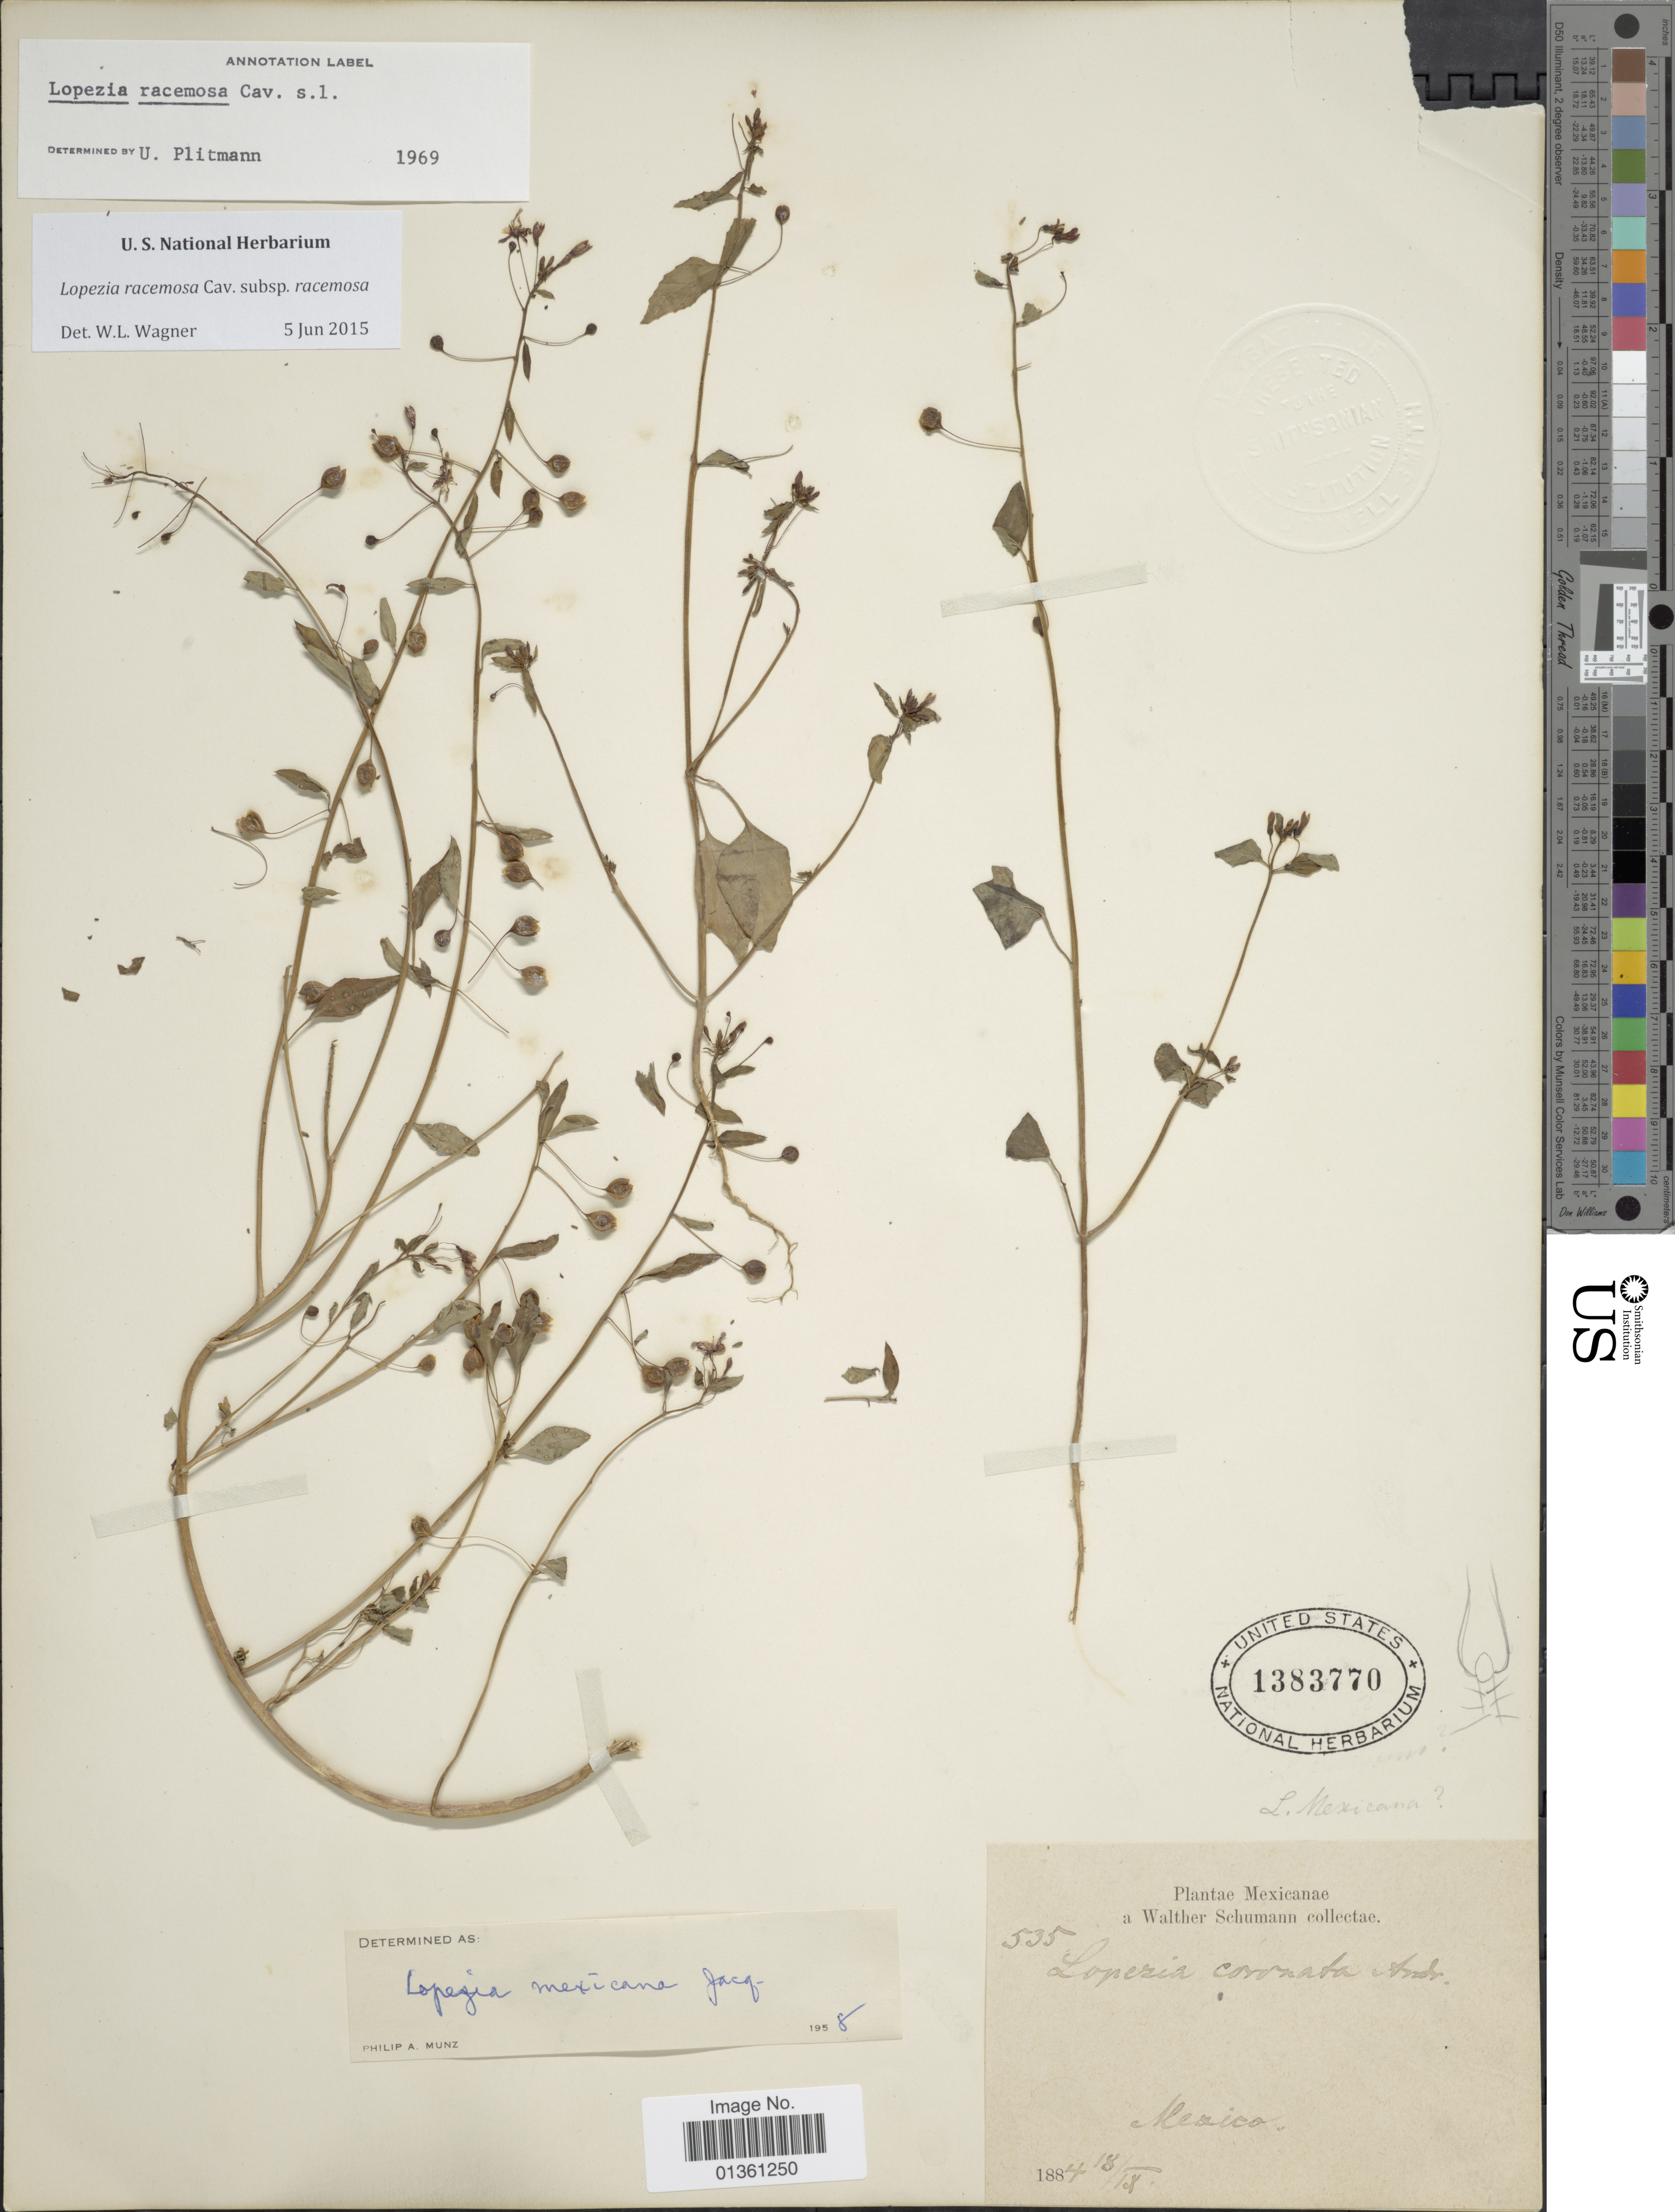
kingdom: Plantae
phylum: Tracheophyta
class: Magnoliopsida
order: Myrtales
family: Onagraceae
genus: Lopezia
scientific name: Lopezia racemosa subsp. racemosa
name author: Cav.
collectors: W. Schumann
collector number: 535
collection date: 1884-09-18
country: Mexico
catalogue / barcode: US 1383770